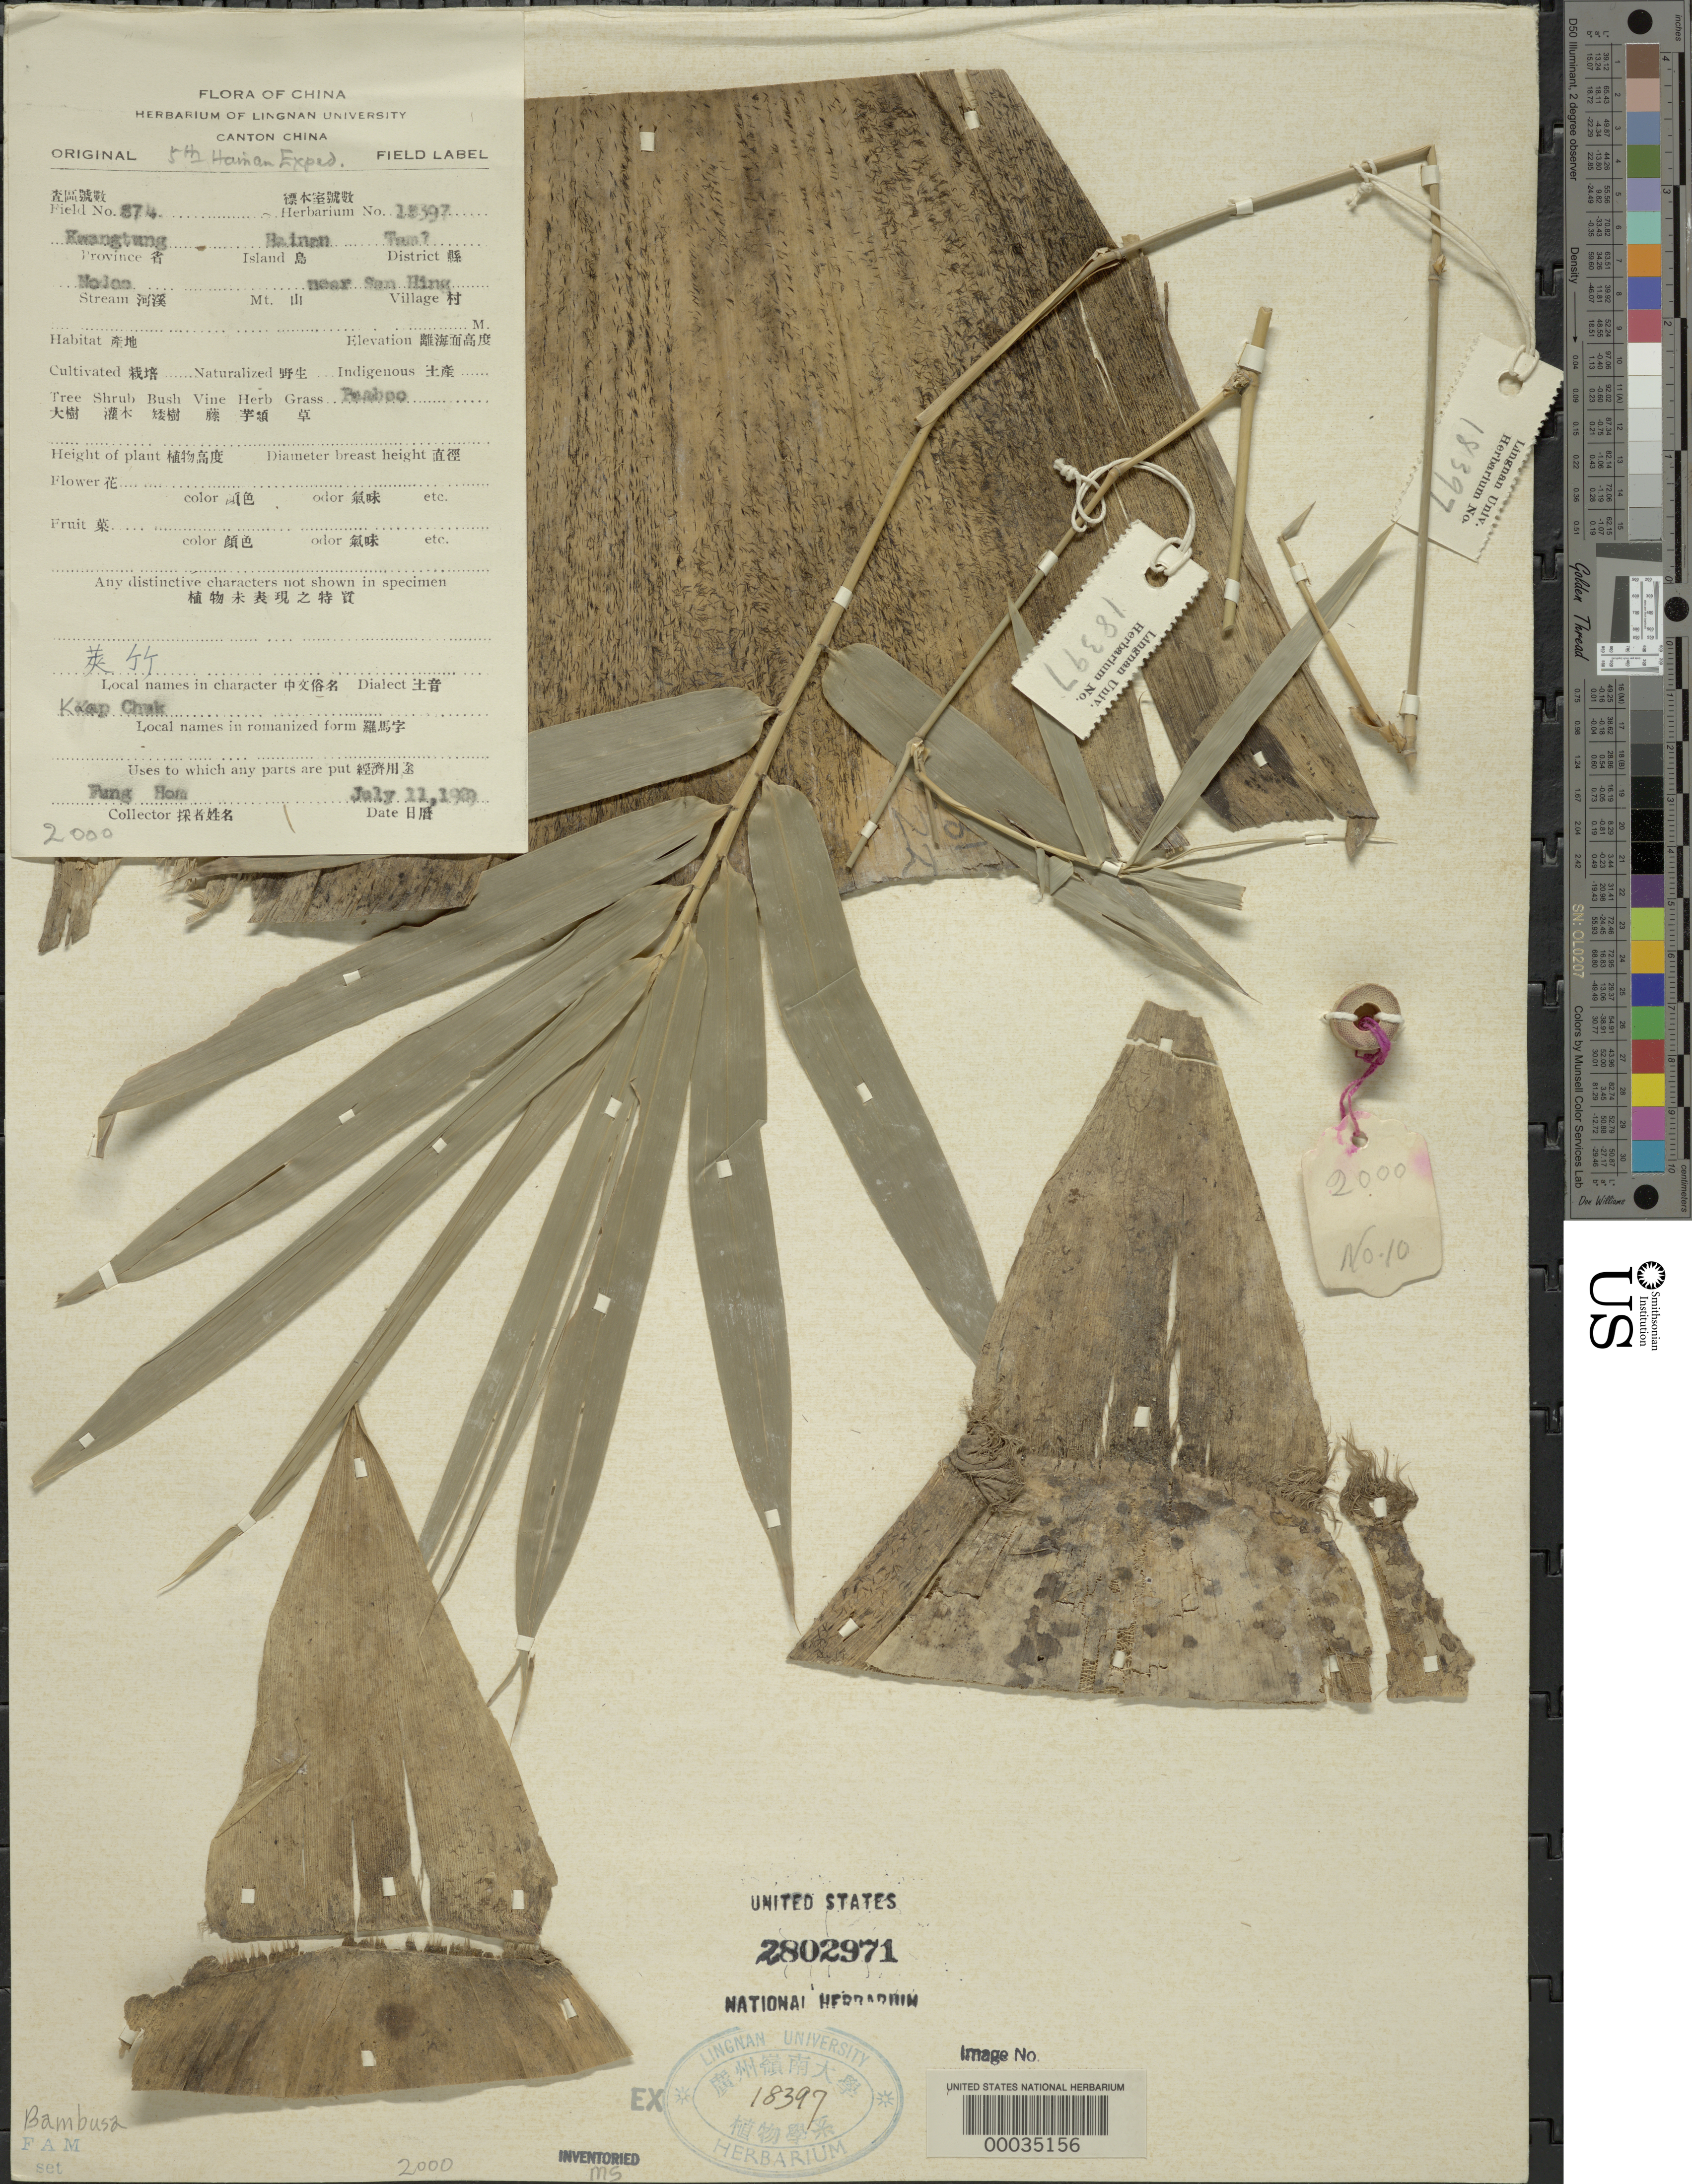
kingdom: Plantae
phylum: Tracheophyta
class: Liliopsida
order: Poales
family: Poaceae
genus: Bambusa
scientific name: Bambusa sp.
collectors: H. L. Fung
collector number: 874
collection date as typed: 11 Jul 1929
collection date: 1929-07-11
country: China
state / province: Hainan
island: Hainan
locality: San hing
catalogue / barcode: US 2802971